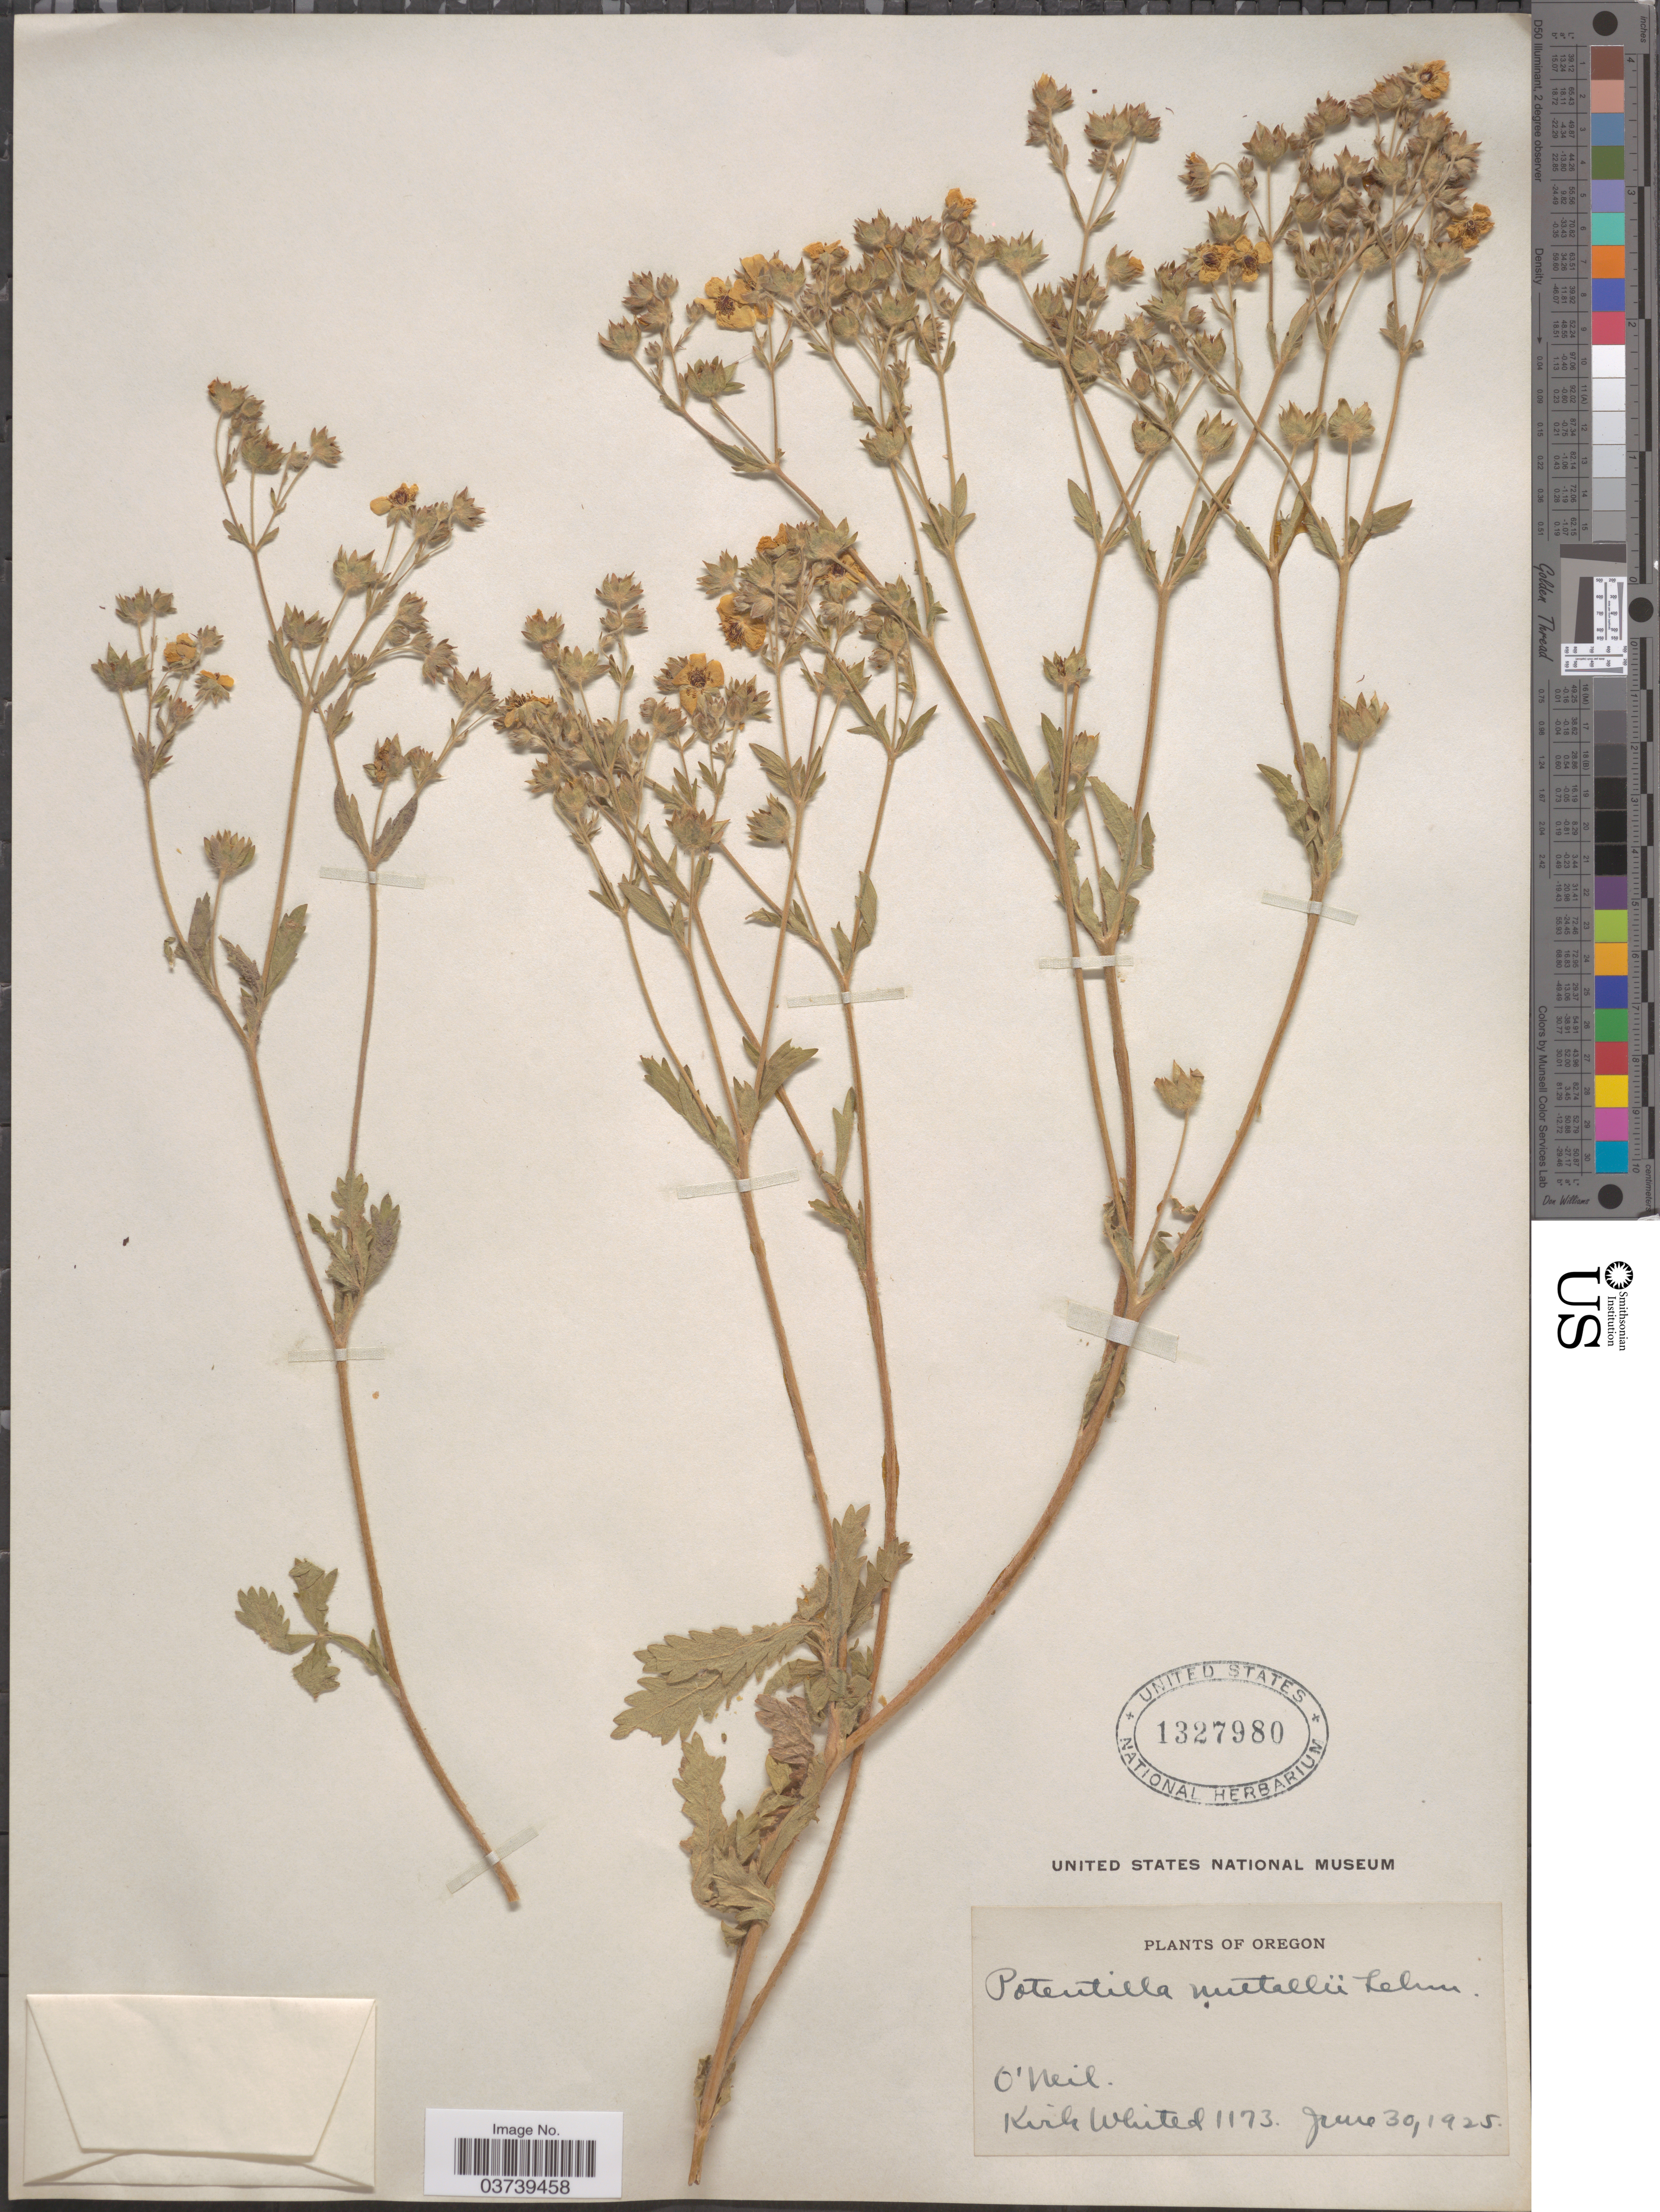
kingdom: Plantae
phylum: Tracheophyta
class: Magnoliopsida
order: Rosales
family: Rosaceae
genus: Potentilla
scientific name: Potentilla gracilis var. fastigiata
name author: (Nutt.) S. Watson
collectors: K. Whited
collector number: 1173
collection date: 1925-06-30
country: United States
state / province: Oregon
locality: O'Neil.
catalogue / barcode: US 1327980